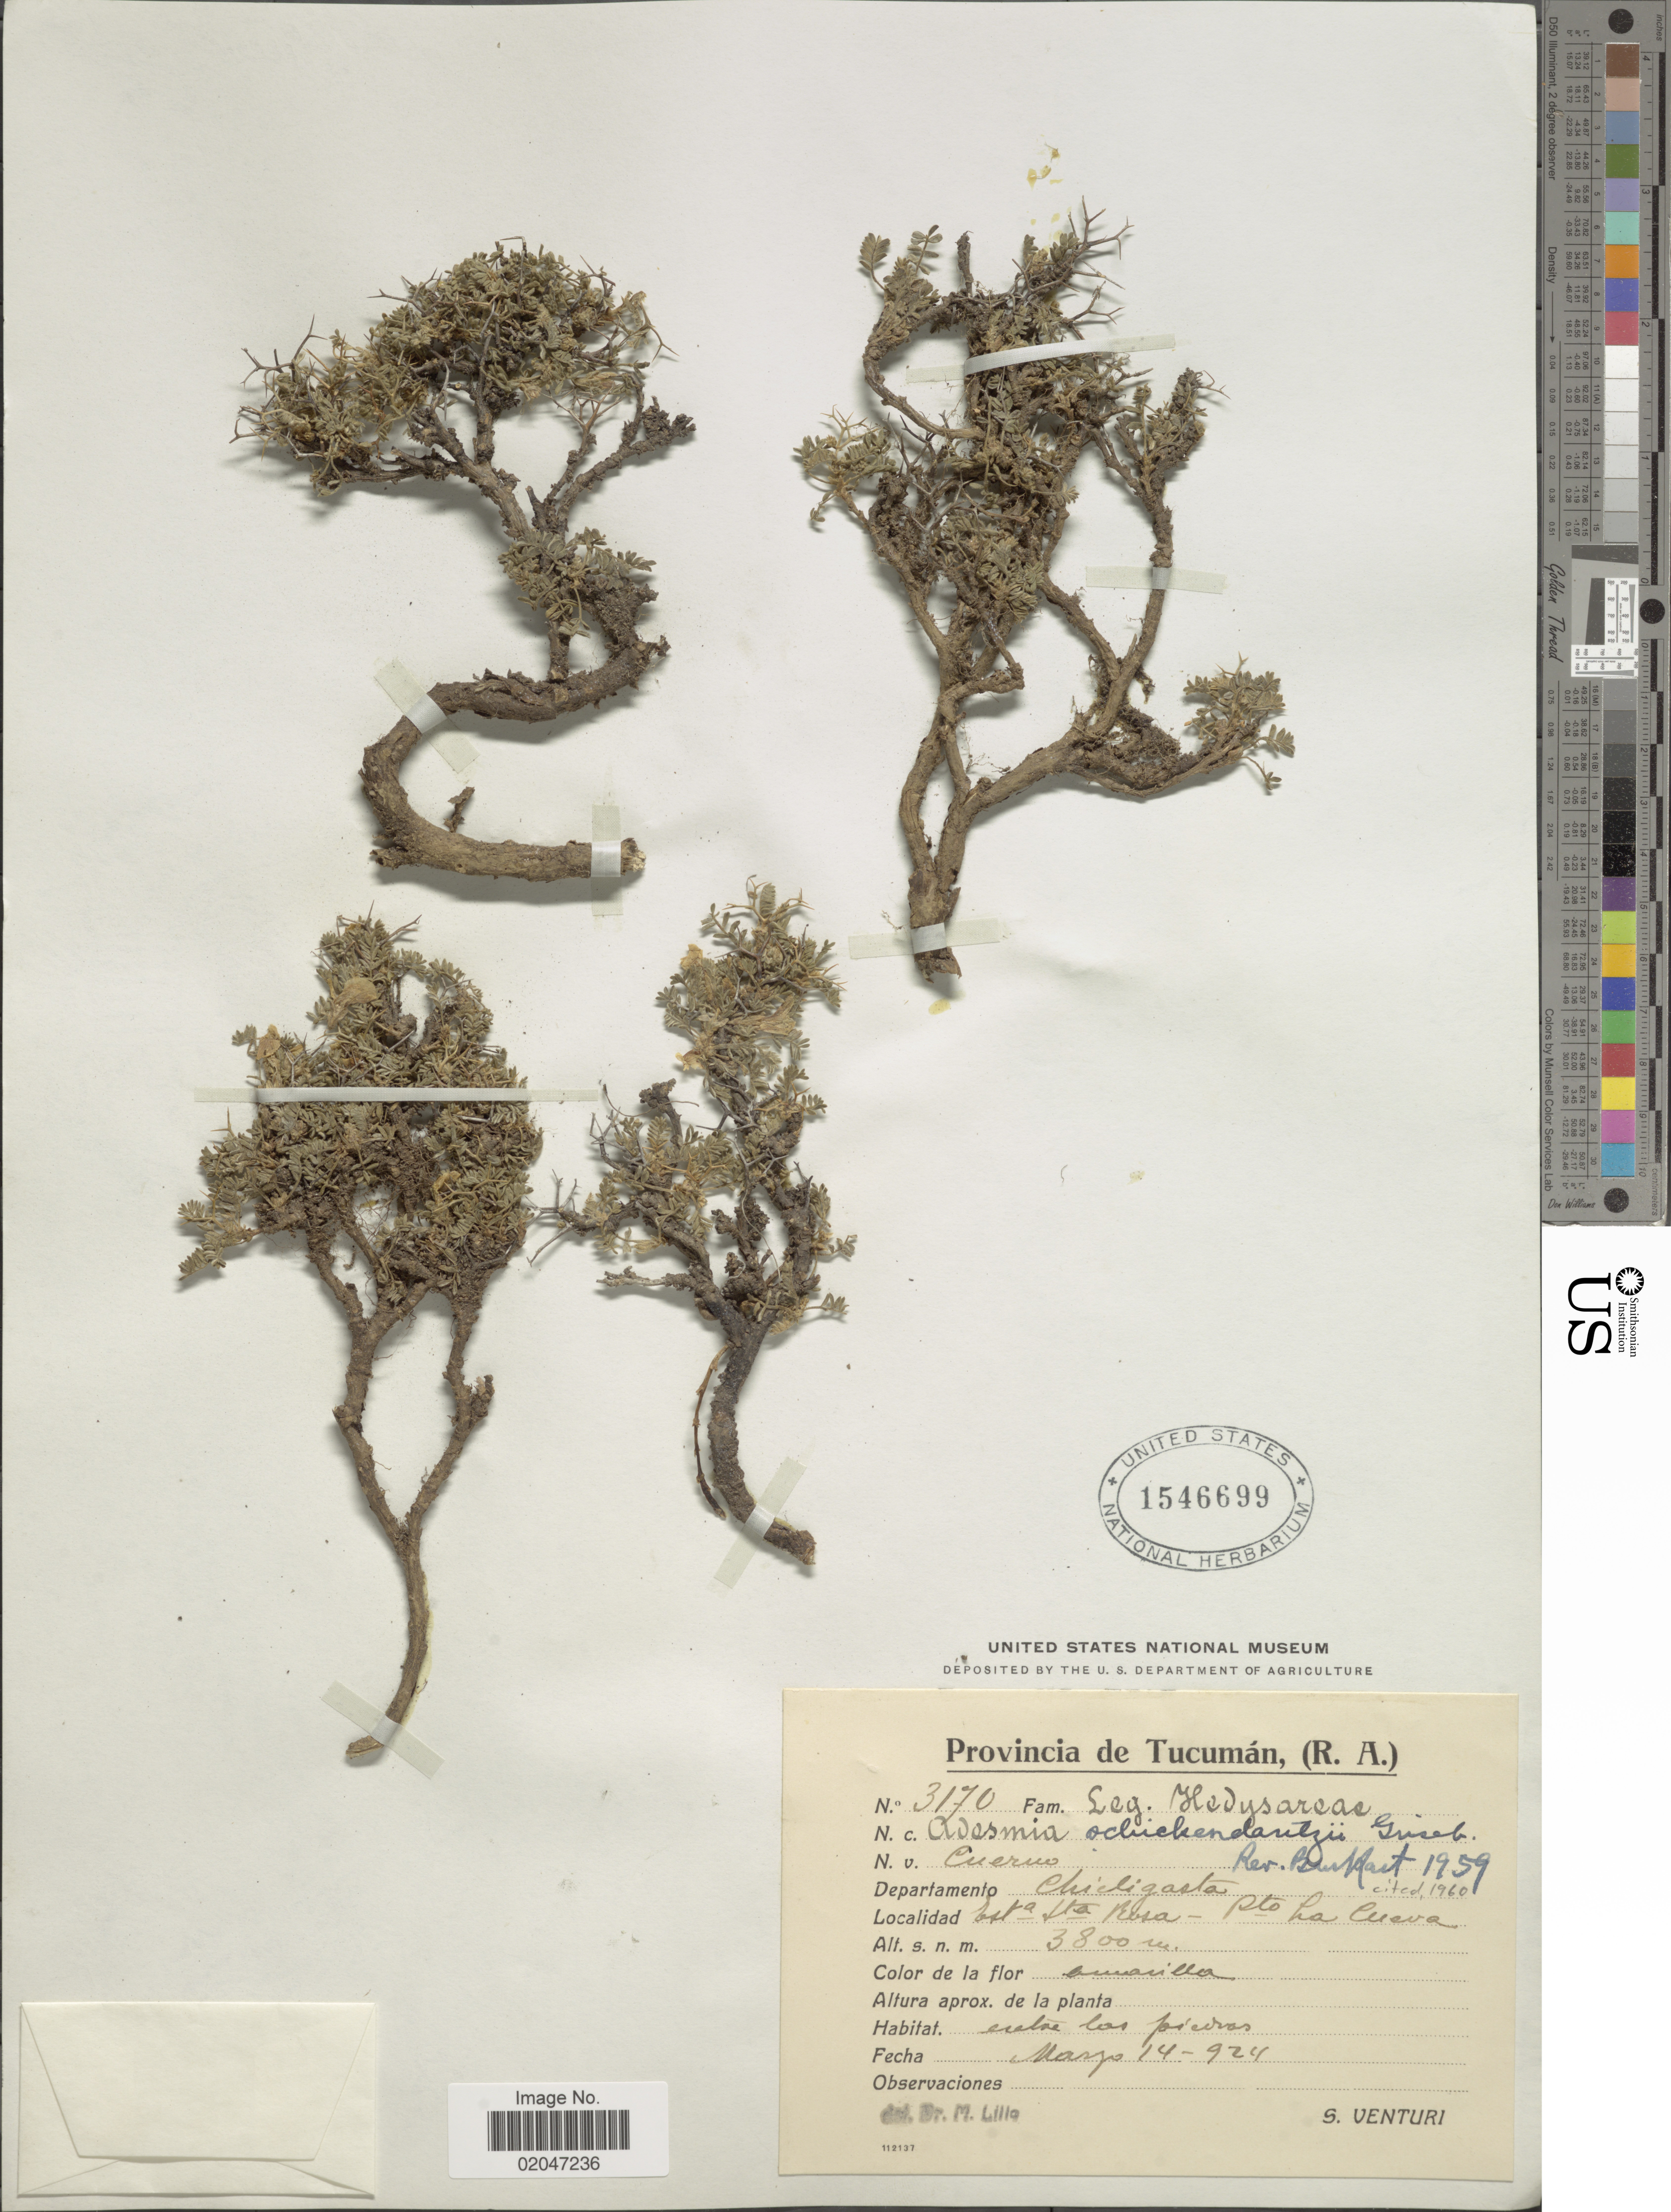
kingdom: Plantae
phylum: Tracheophyta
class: Magnoliopsida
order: Fabales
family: Fabaceae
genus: Adesmia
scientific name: Adesmia schickendantrii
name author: Griseb.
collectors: S. Venturi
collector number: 3170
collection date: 1924-03-14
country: Argentina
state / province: Tucuman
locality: (R.A.), Departamento Chichigasta, Esta Sta Rosa - Pto La Cueva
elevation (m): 380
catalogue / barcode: US 1546699